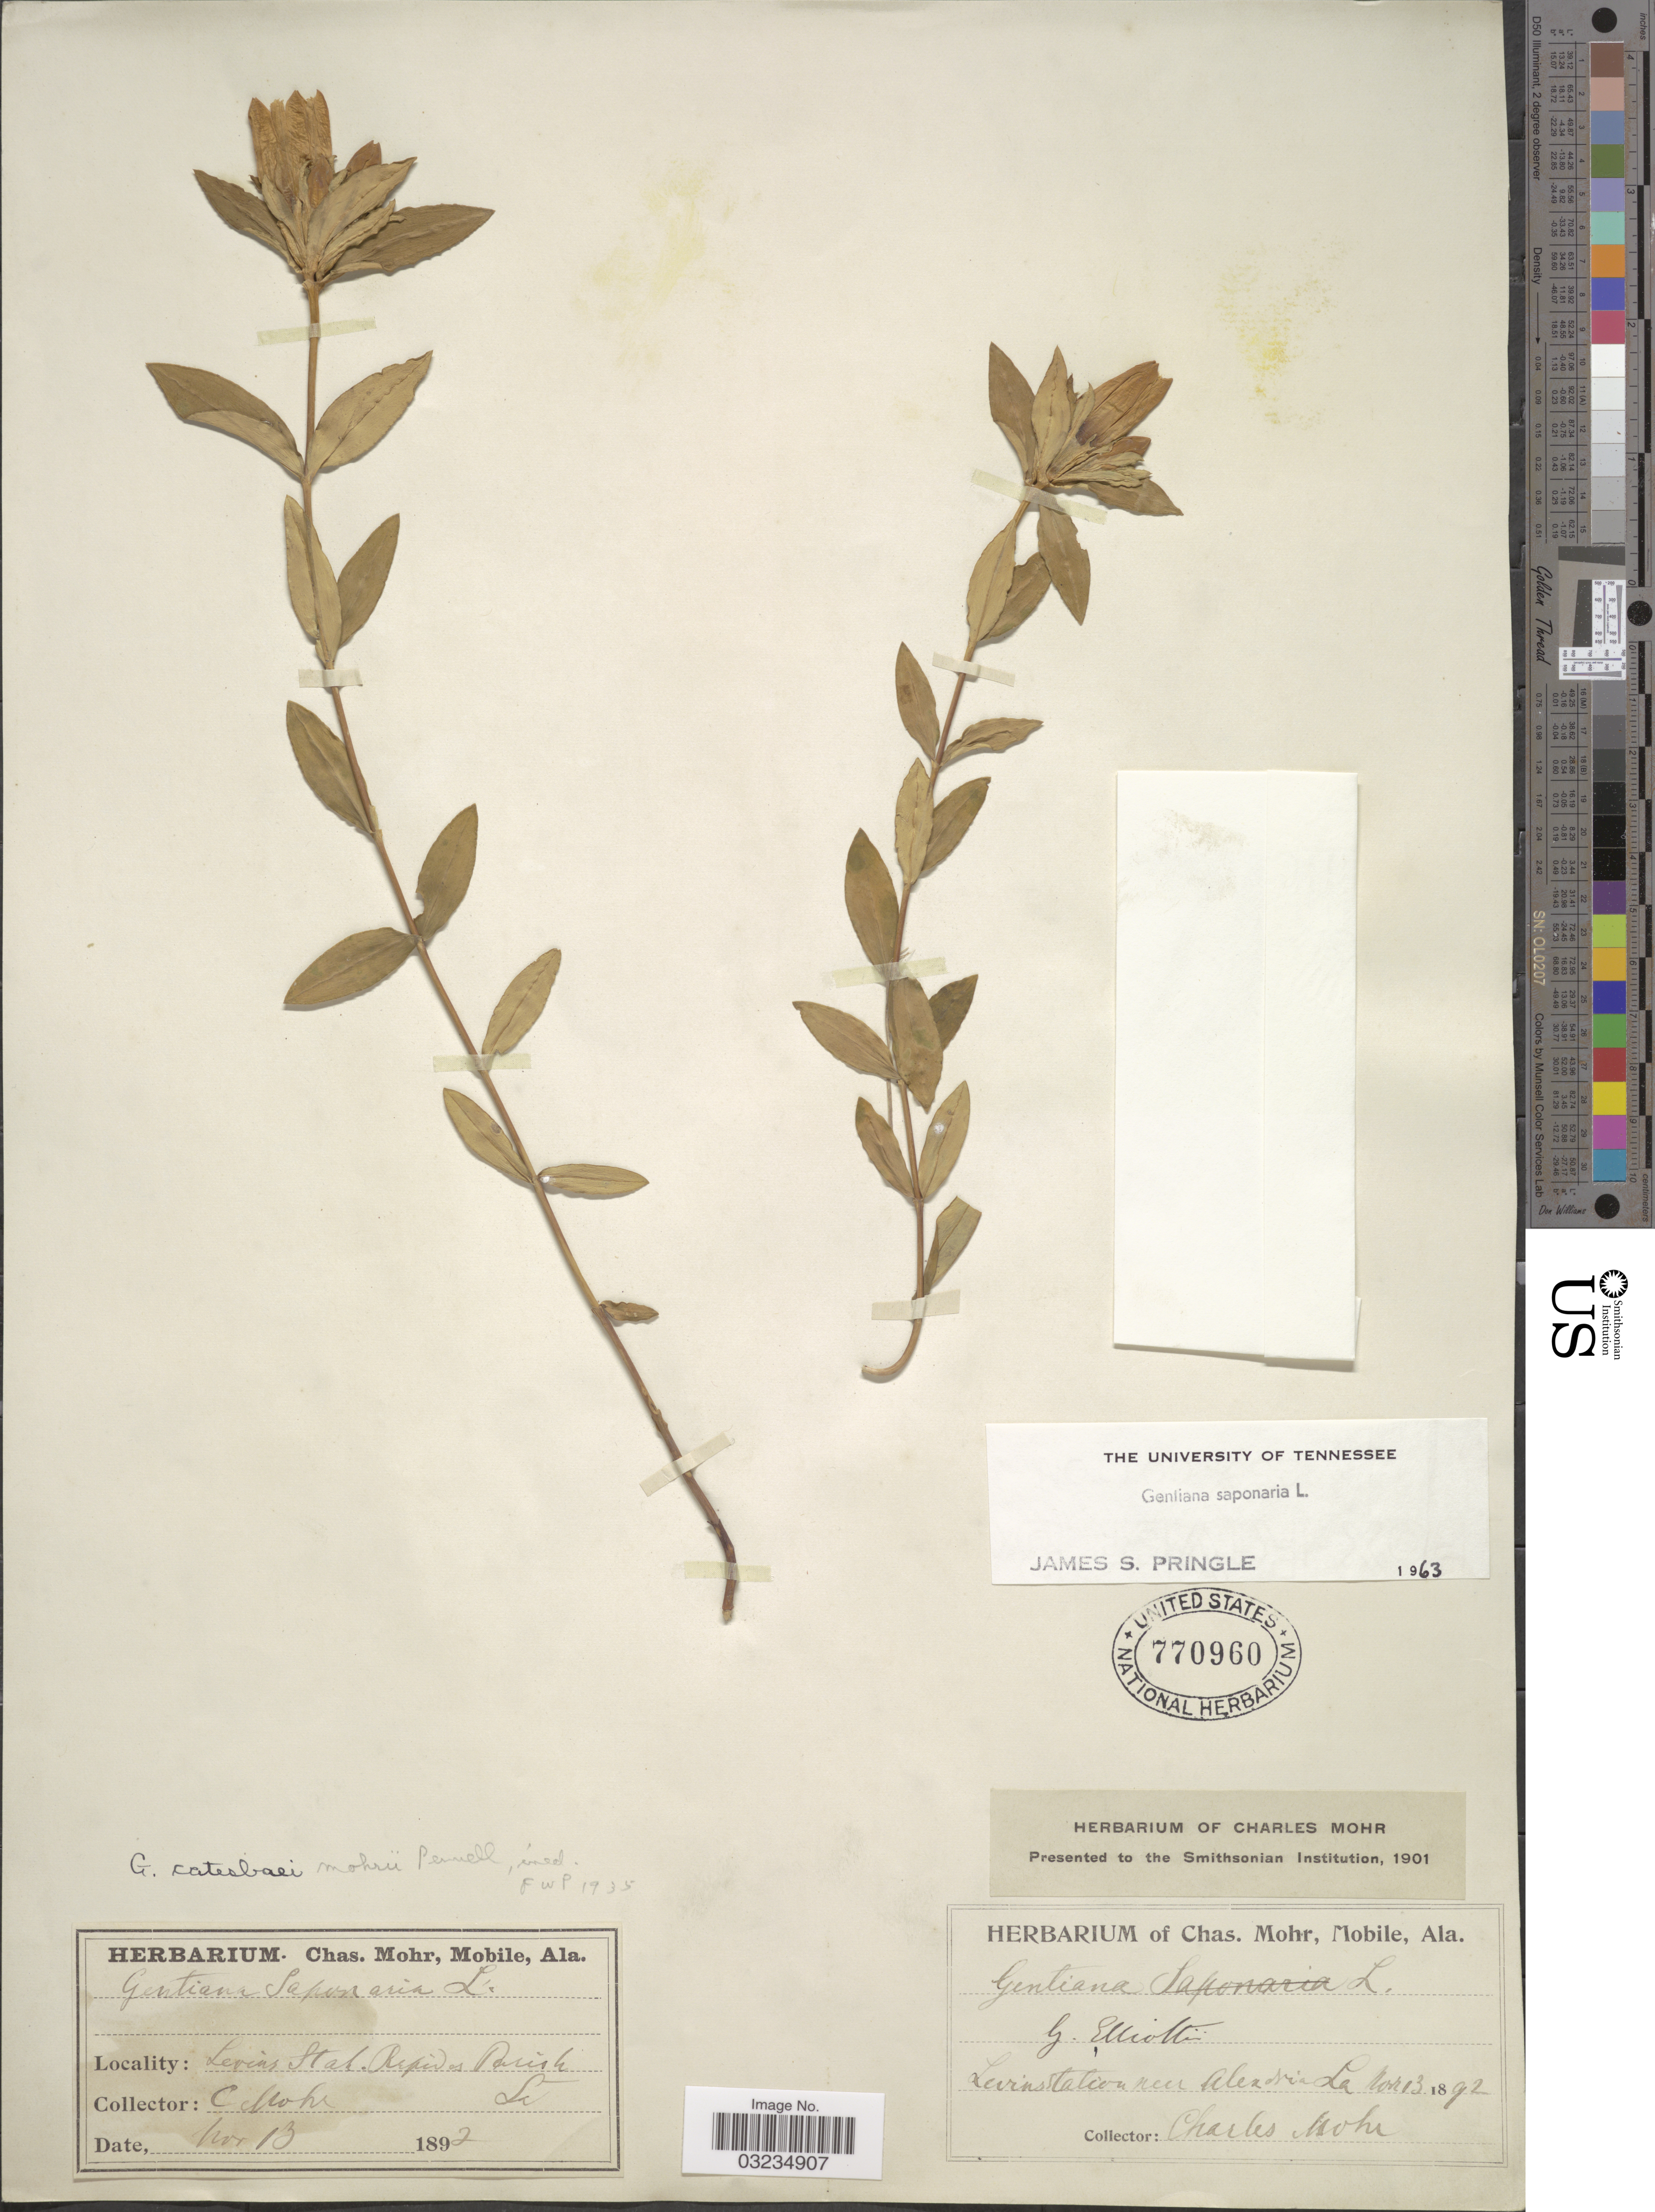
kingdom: Plantae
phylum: Tracheophyta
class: Magnoliopsida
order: Gentianales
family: Gentianaceae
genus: Gentiana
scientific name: Gentiana saponaria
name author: L.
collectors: Mohr, C. T. (herbarium)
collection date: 1892-11-13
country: United States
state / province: Louisiana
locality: Levins station near Alexandria. Rapides Parish.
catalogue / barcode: US 770960